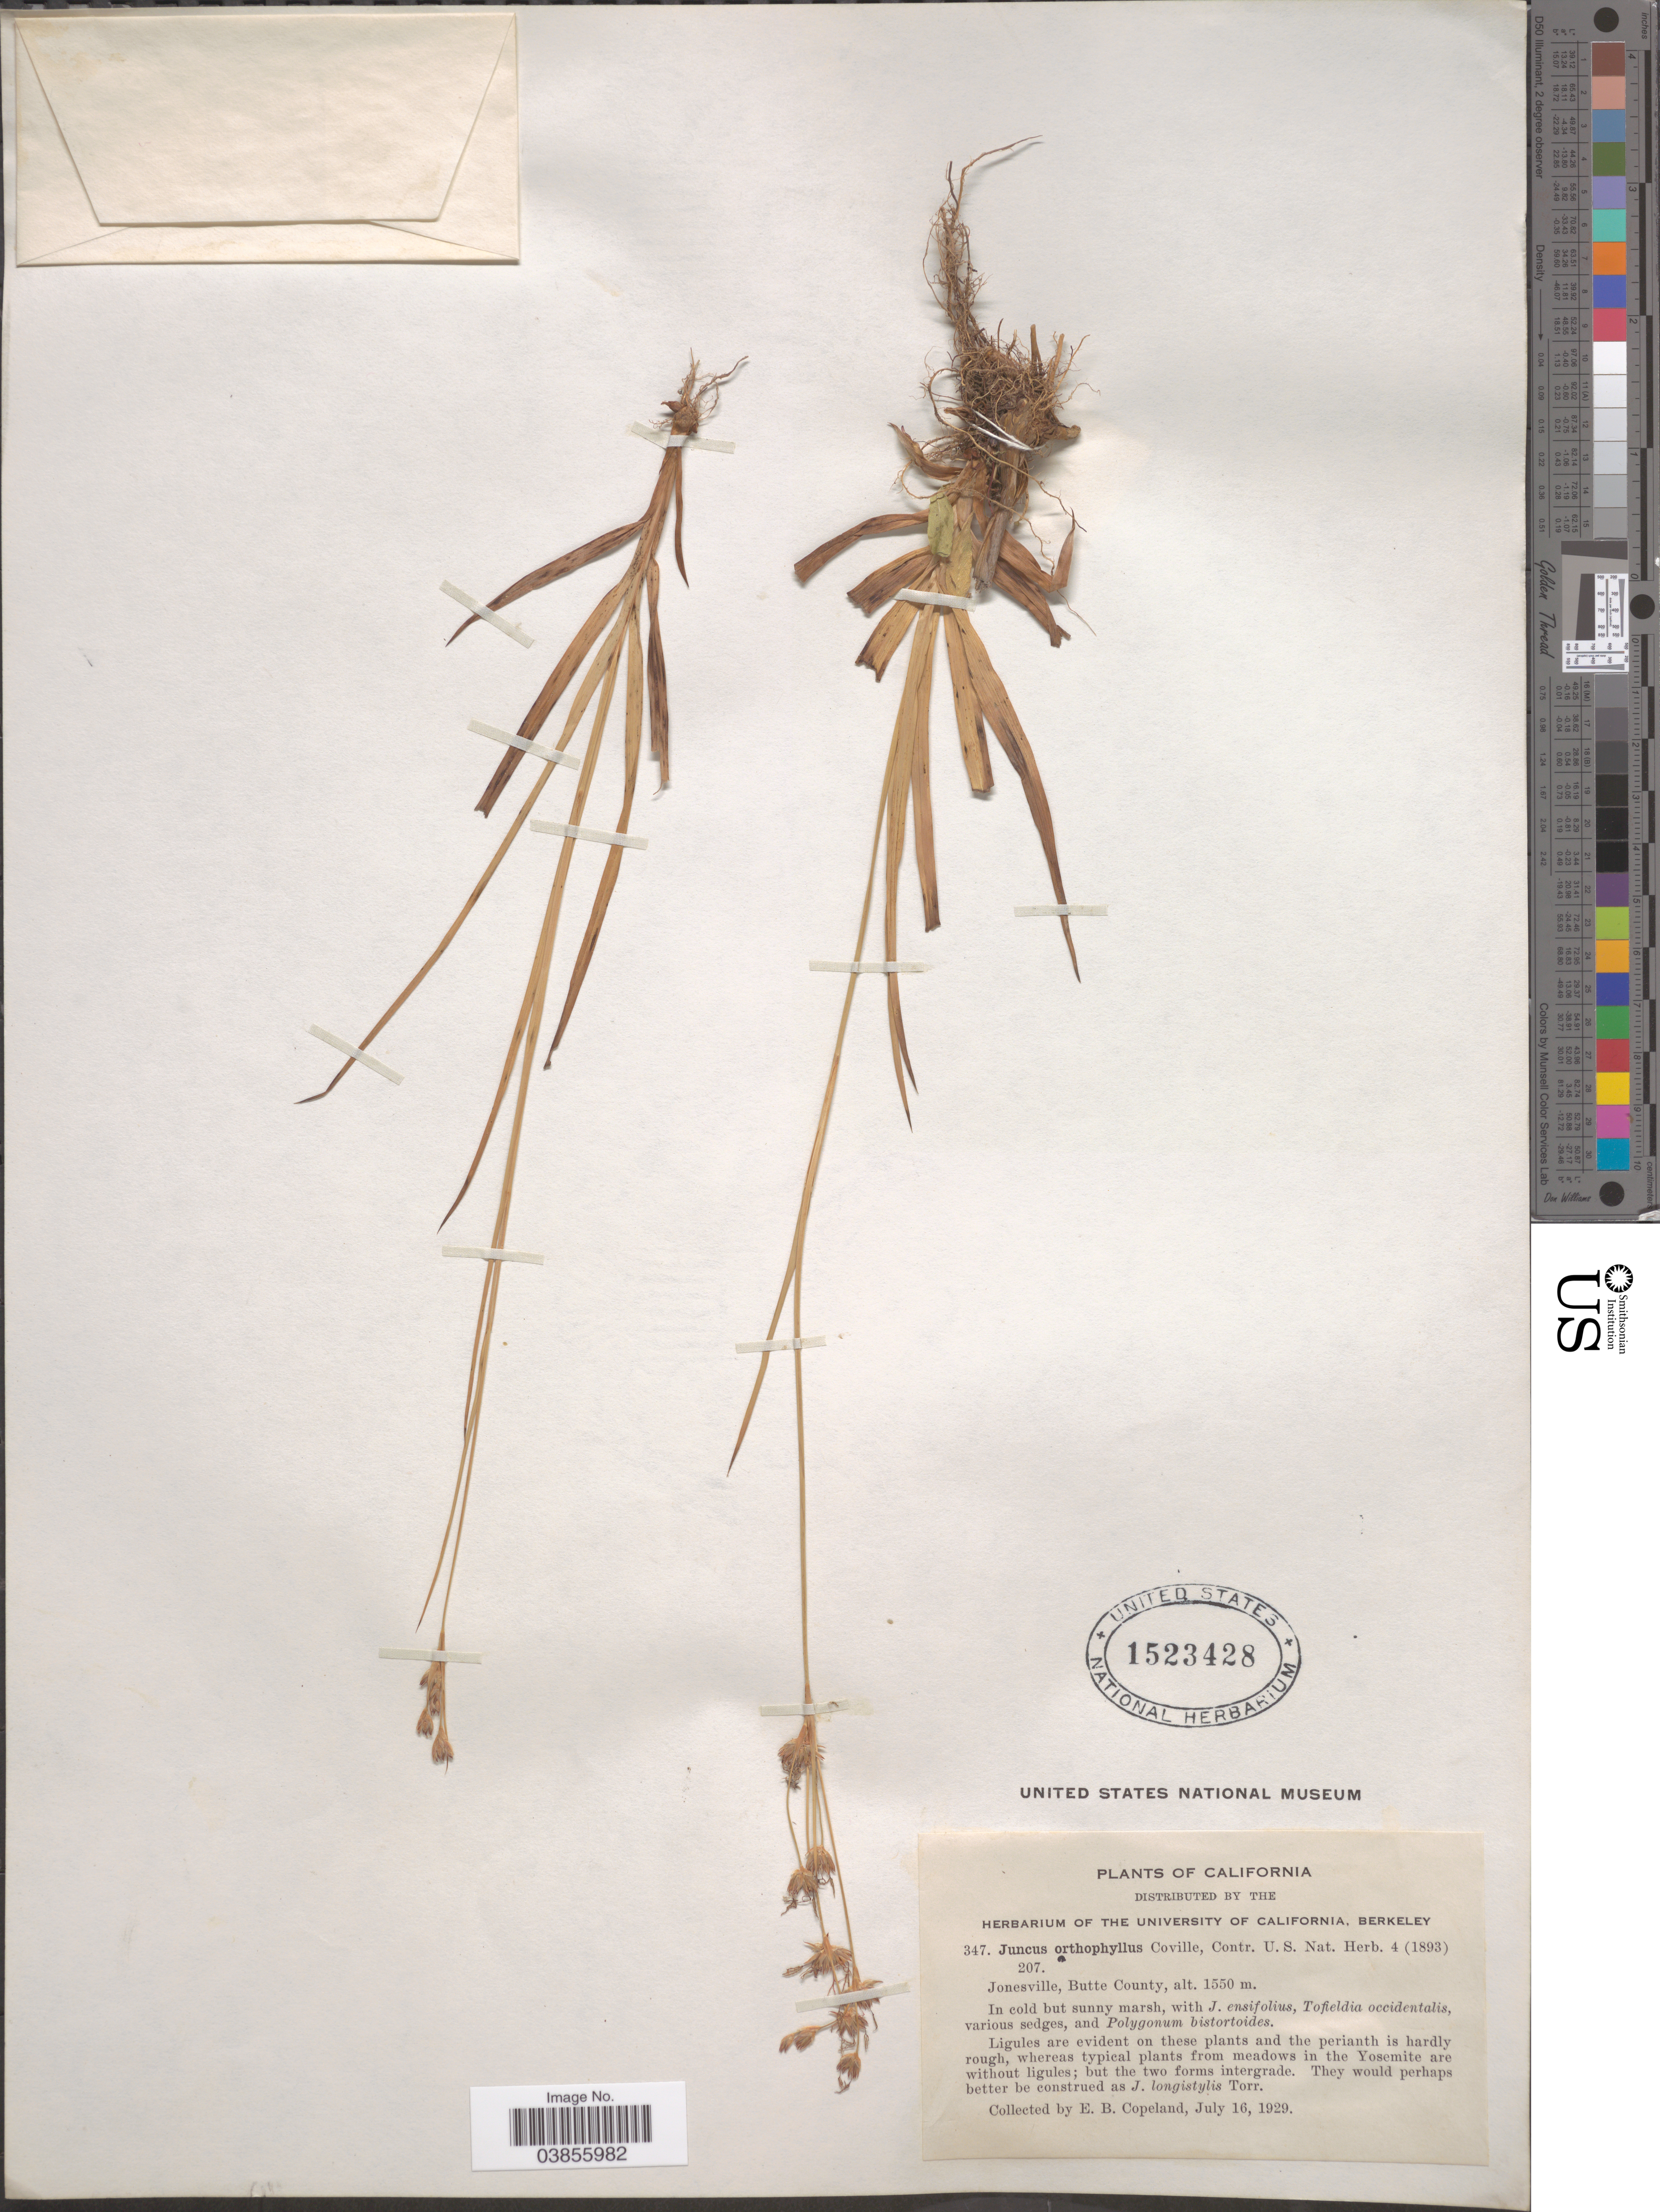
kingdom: Plantae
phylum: Tracheophyta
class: Liliopsida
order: Poales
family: Juncaceae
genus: Juncus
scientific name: Juncus orthophyllus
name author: Coville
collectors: E. B. Copeland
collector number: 347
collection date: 1929-07-16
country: United States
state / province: California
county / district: Butte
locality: Jonesville, Butte County.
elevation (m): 1550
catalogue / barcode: US 1523428